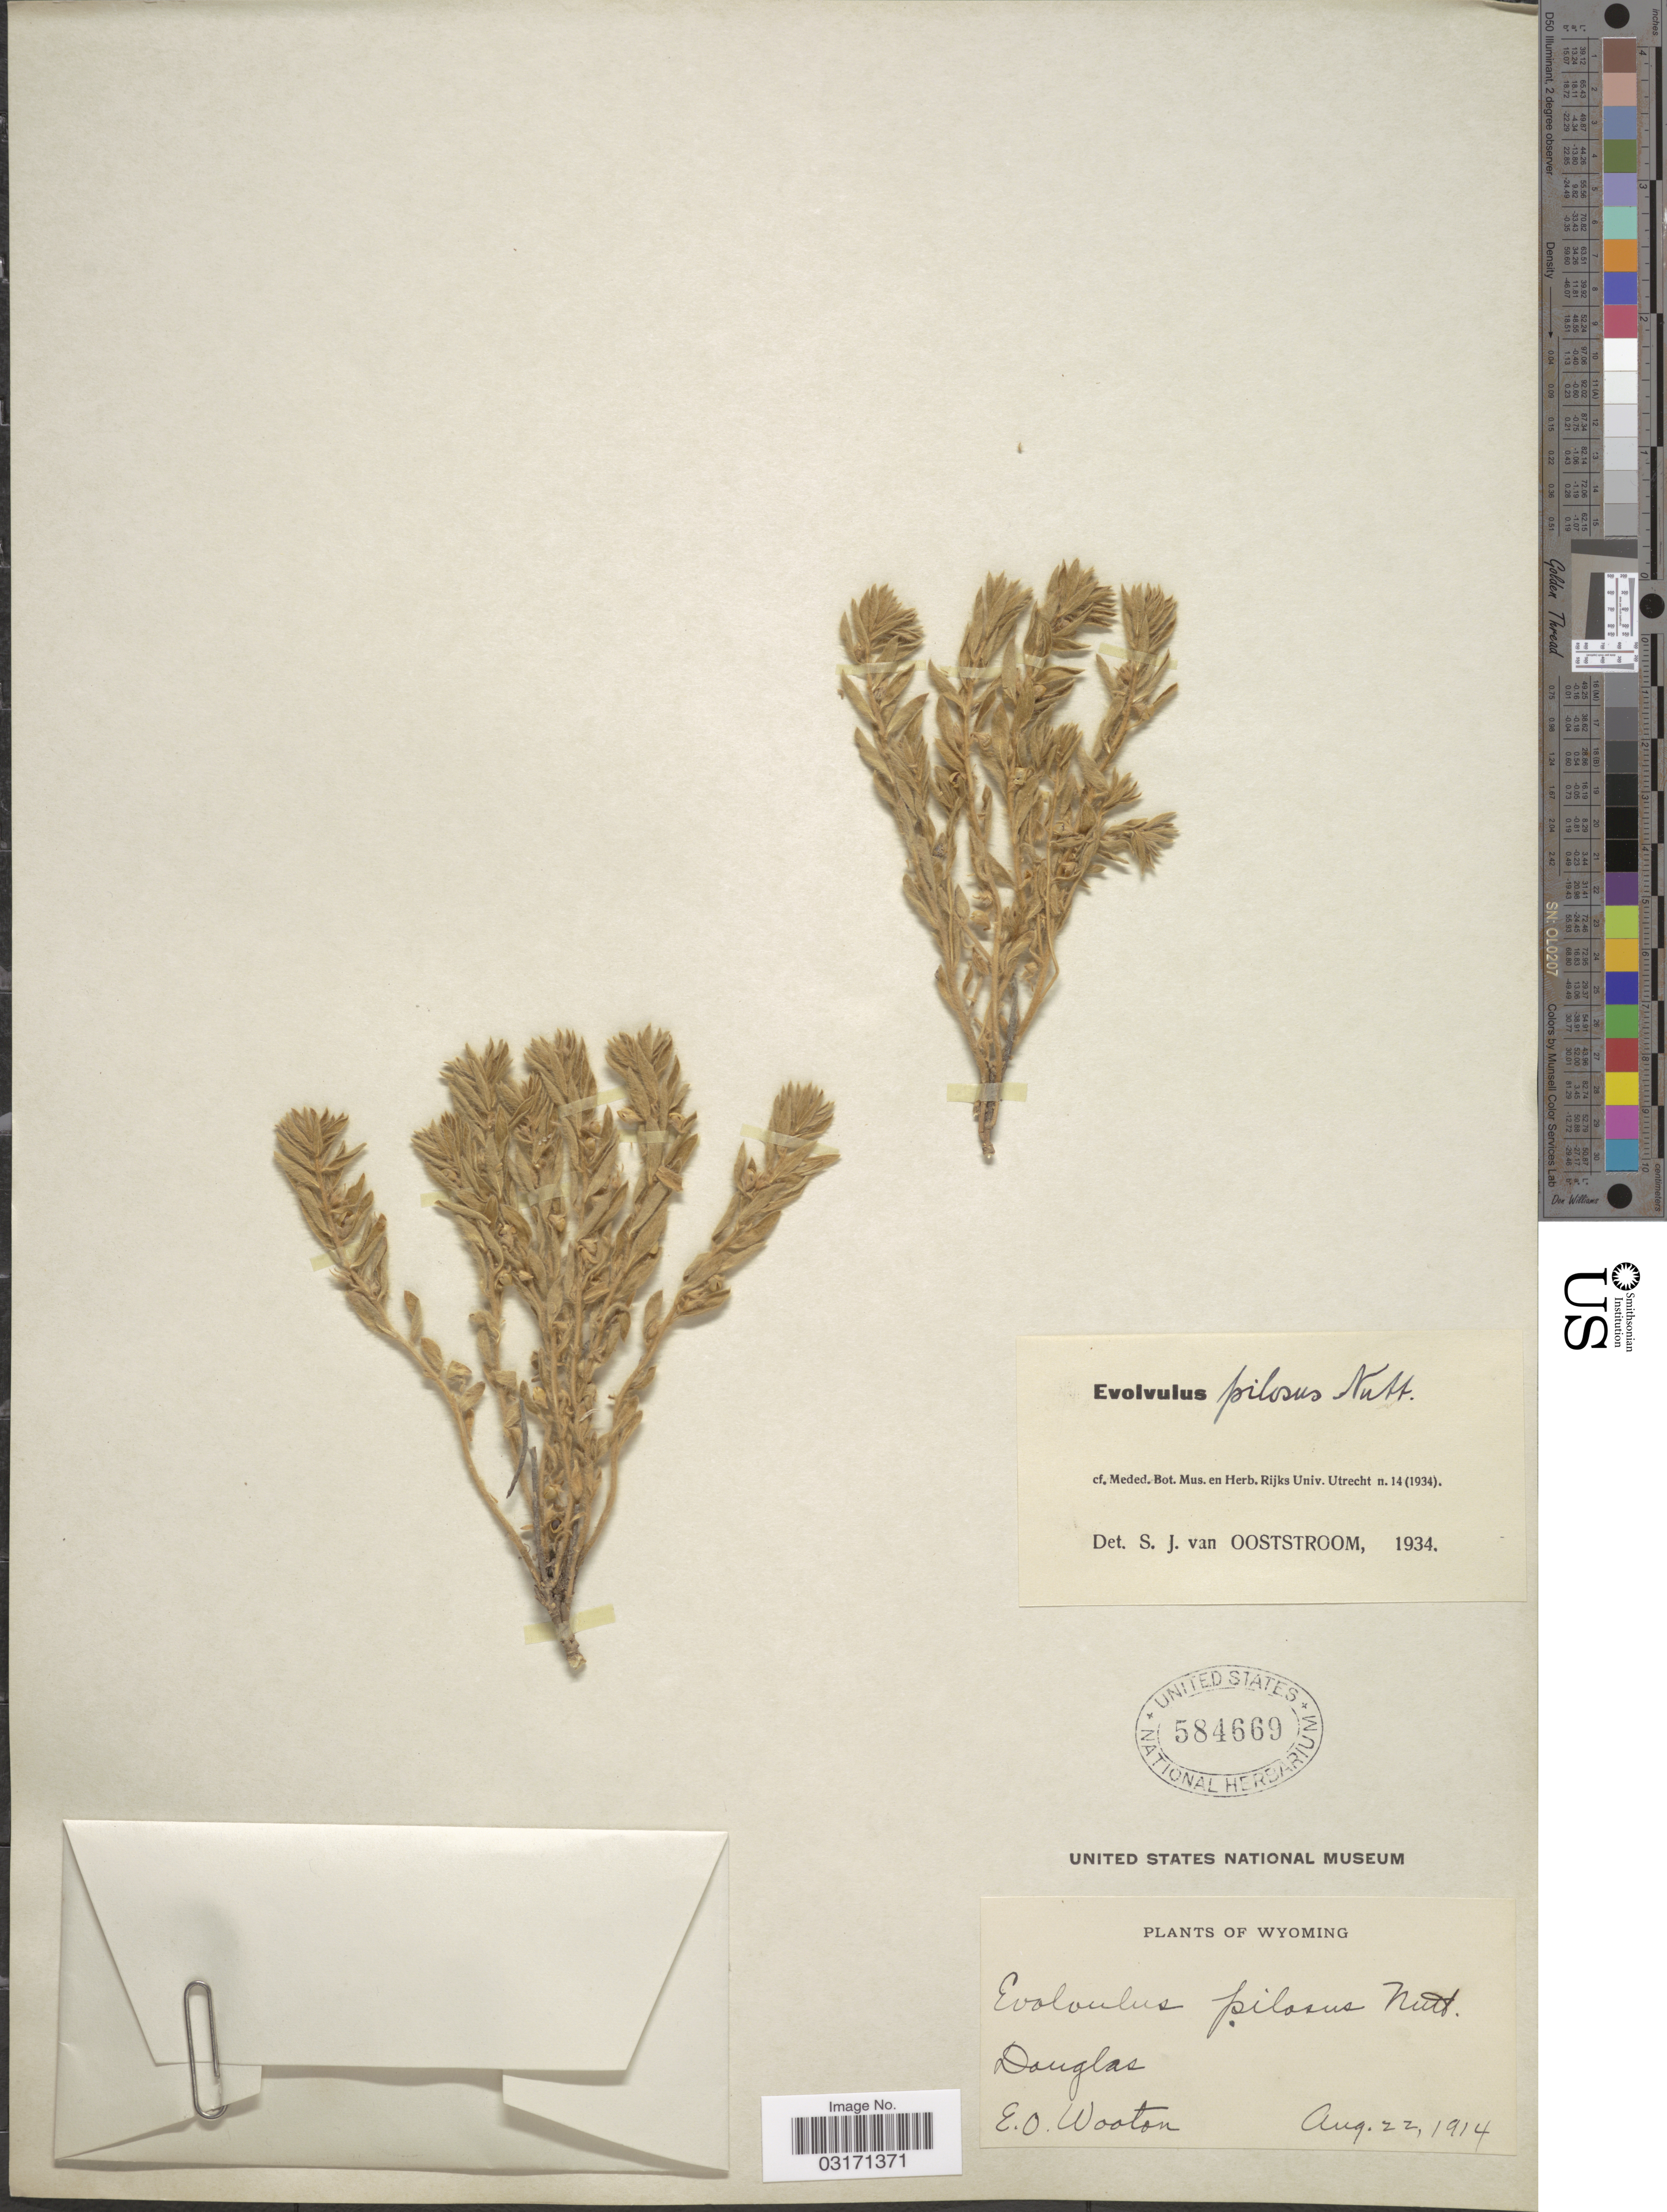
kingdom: Plantae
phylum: Tracheophyta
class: Magnoliopsida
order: Solanales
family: Convolvulaceae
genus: Evolvulus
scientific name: Evolvulus pilosus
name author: Roxb.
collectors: E. O. Wooton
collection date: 1914-08-22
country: United States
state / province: Wyoming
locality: Douglas.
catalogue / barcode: US 584669